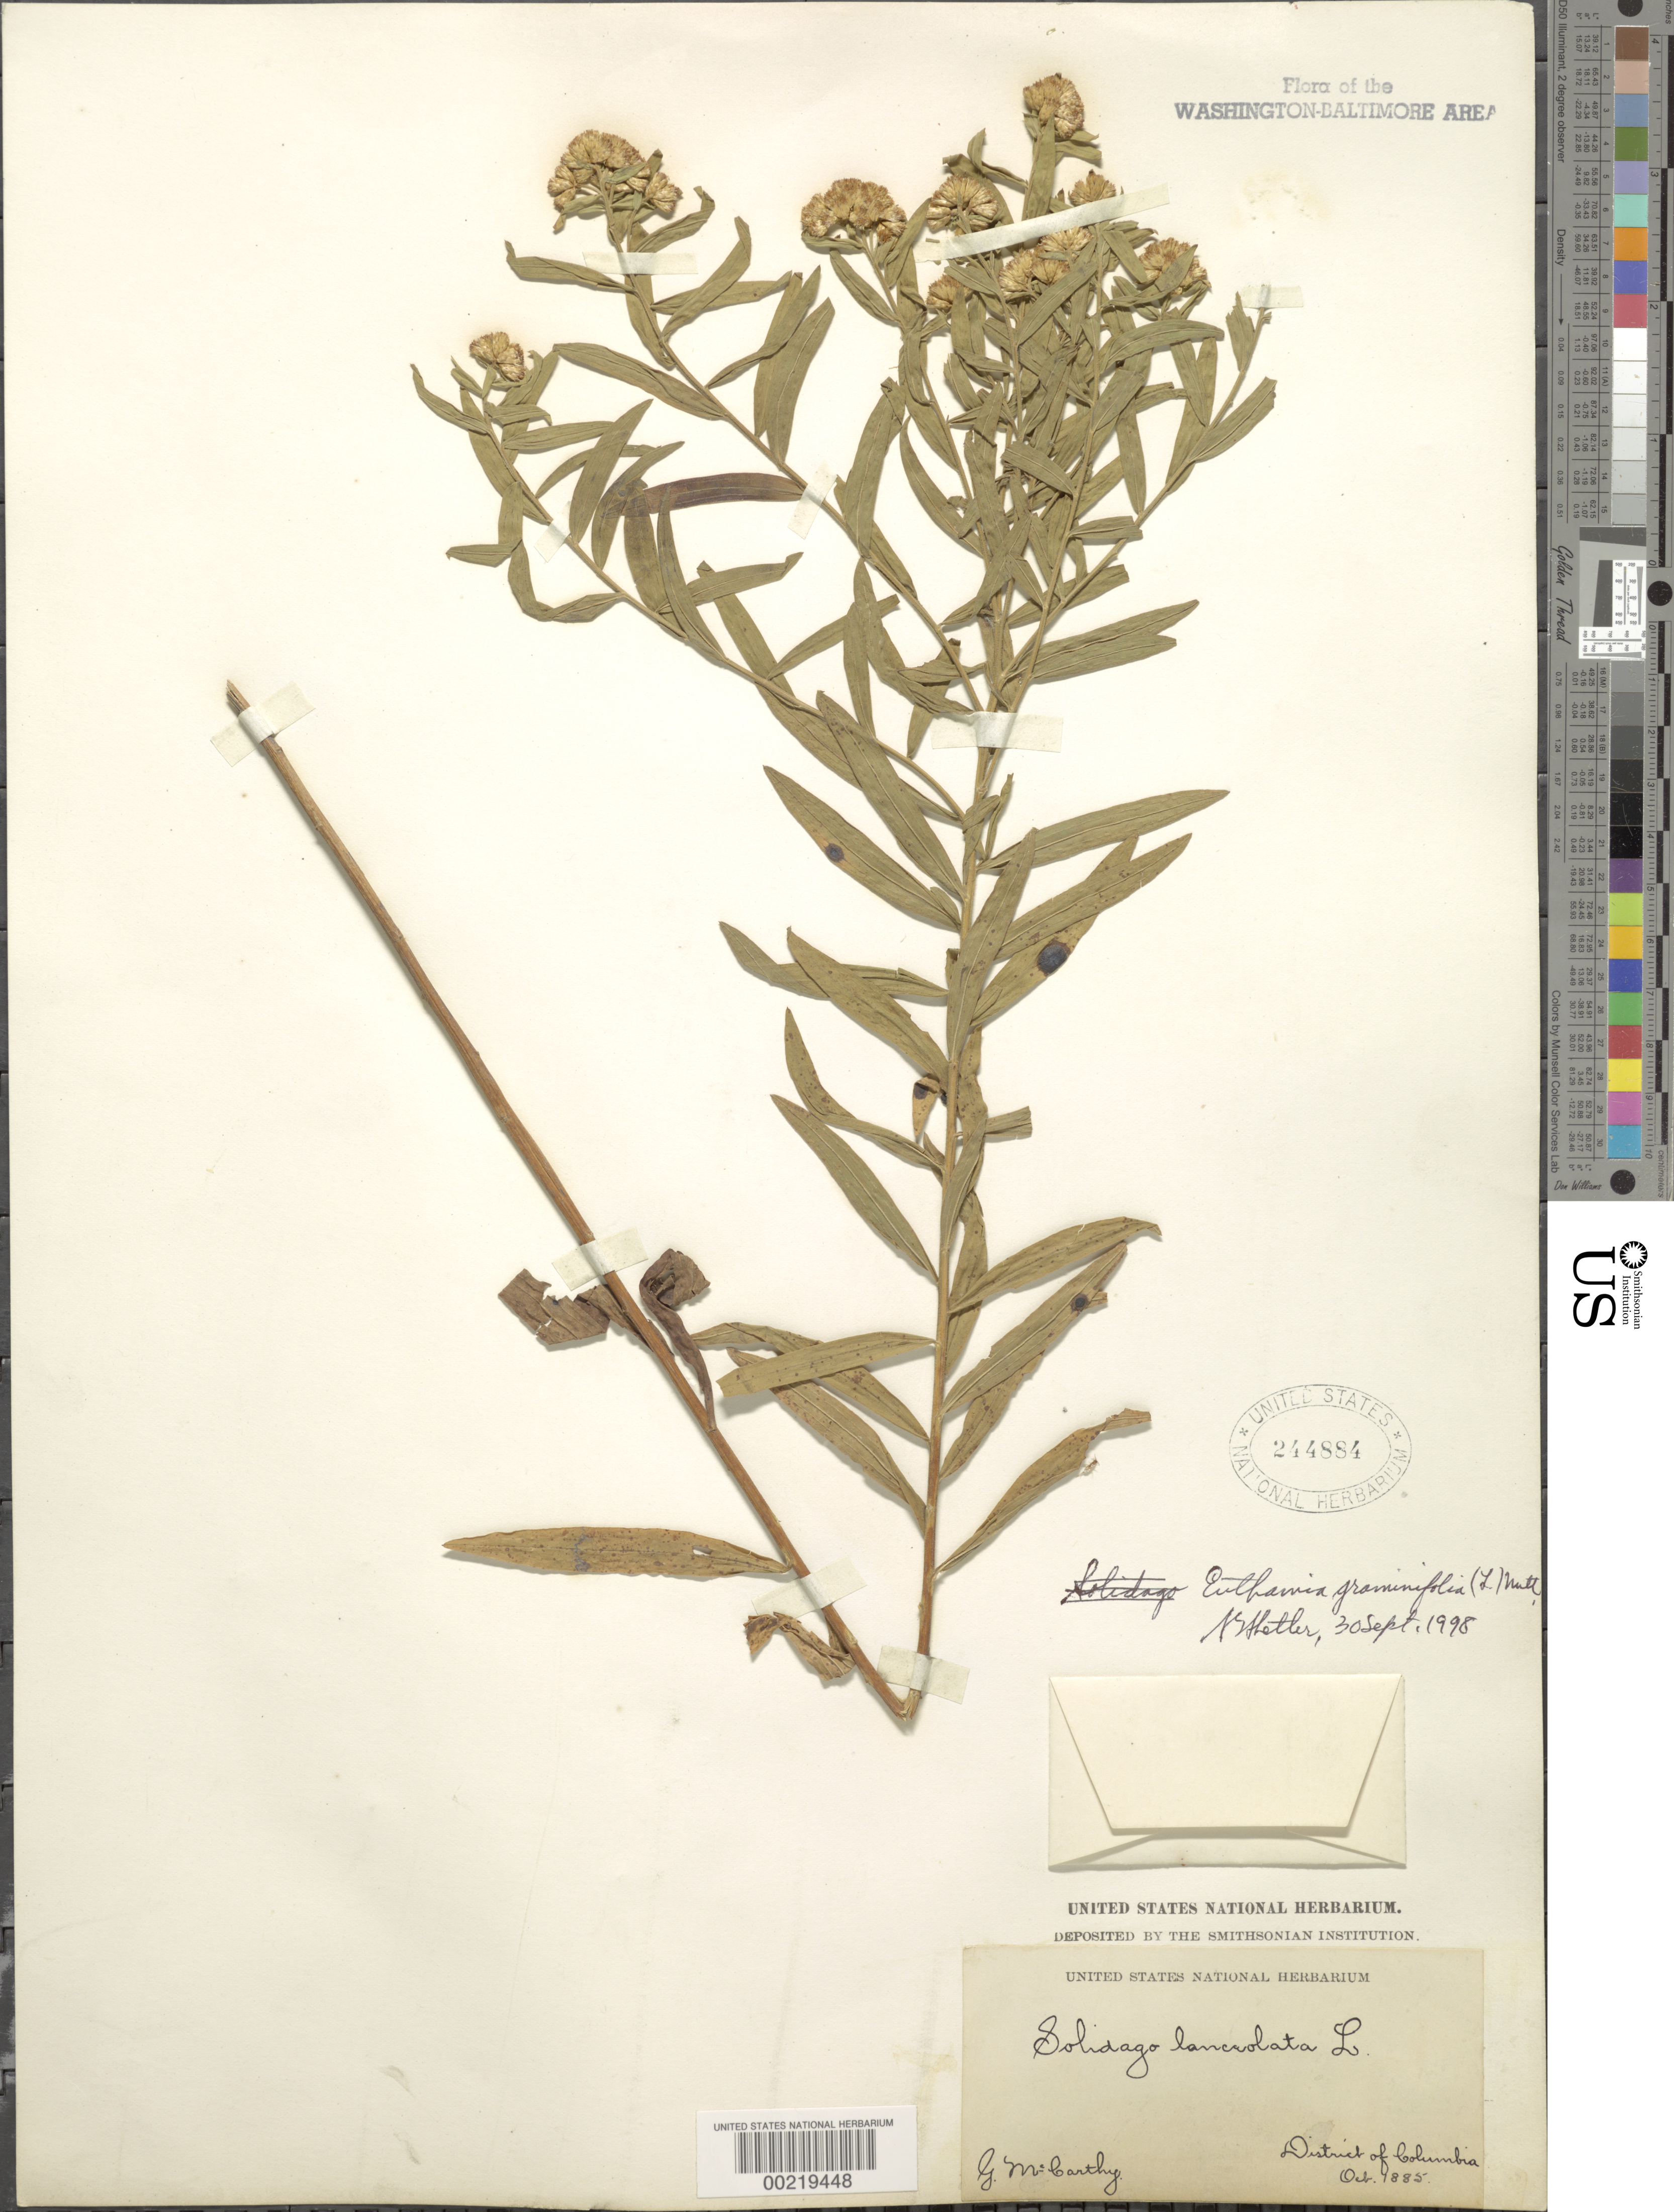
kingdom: Plantae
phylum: Tracheophyta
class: Magnoliopsida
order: Asterales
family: Asteraceae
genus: Euthamia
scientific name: Euthamia graminifolia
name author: (L.) Nutt.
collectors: G. McCarthy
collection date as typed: Oct 1885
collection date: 1885-10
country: United States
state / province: District of Columbia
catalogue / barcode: US 244884